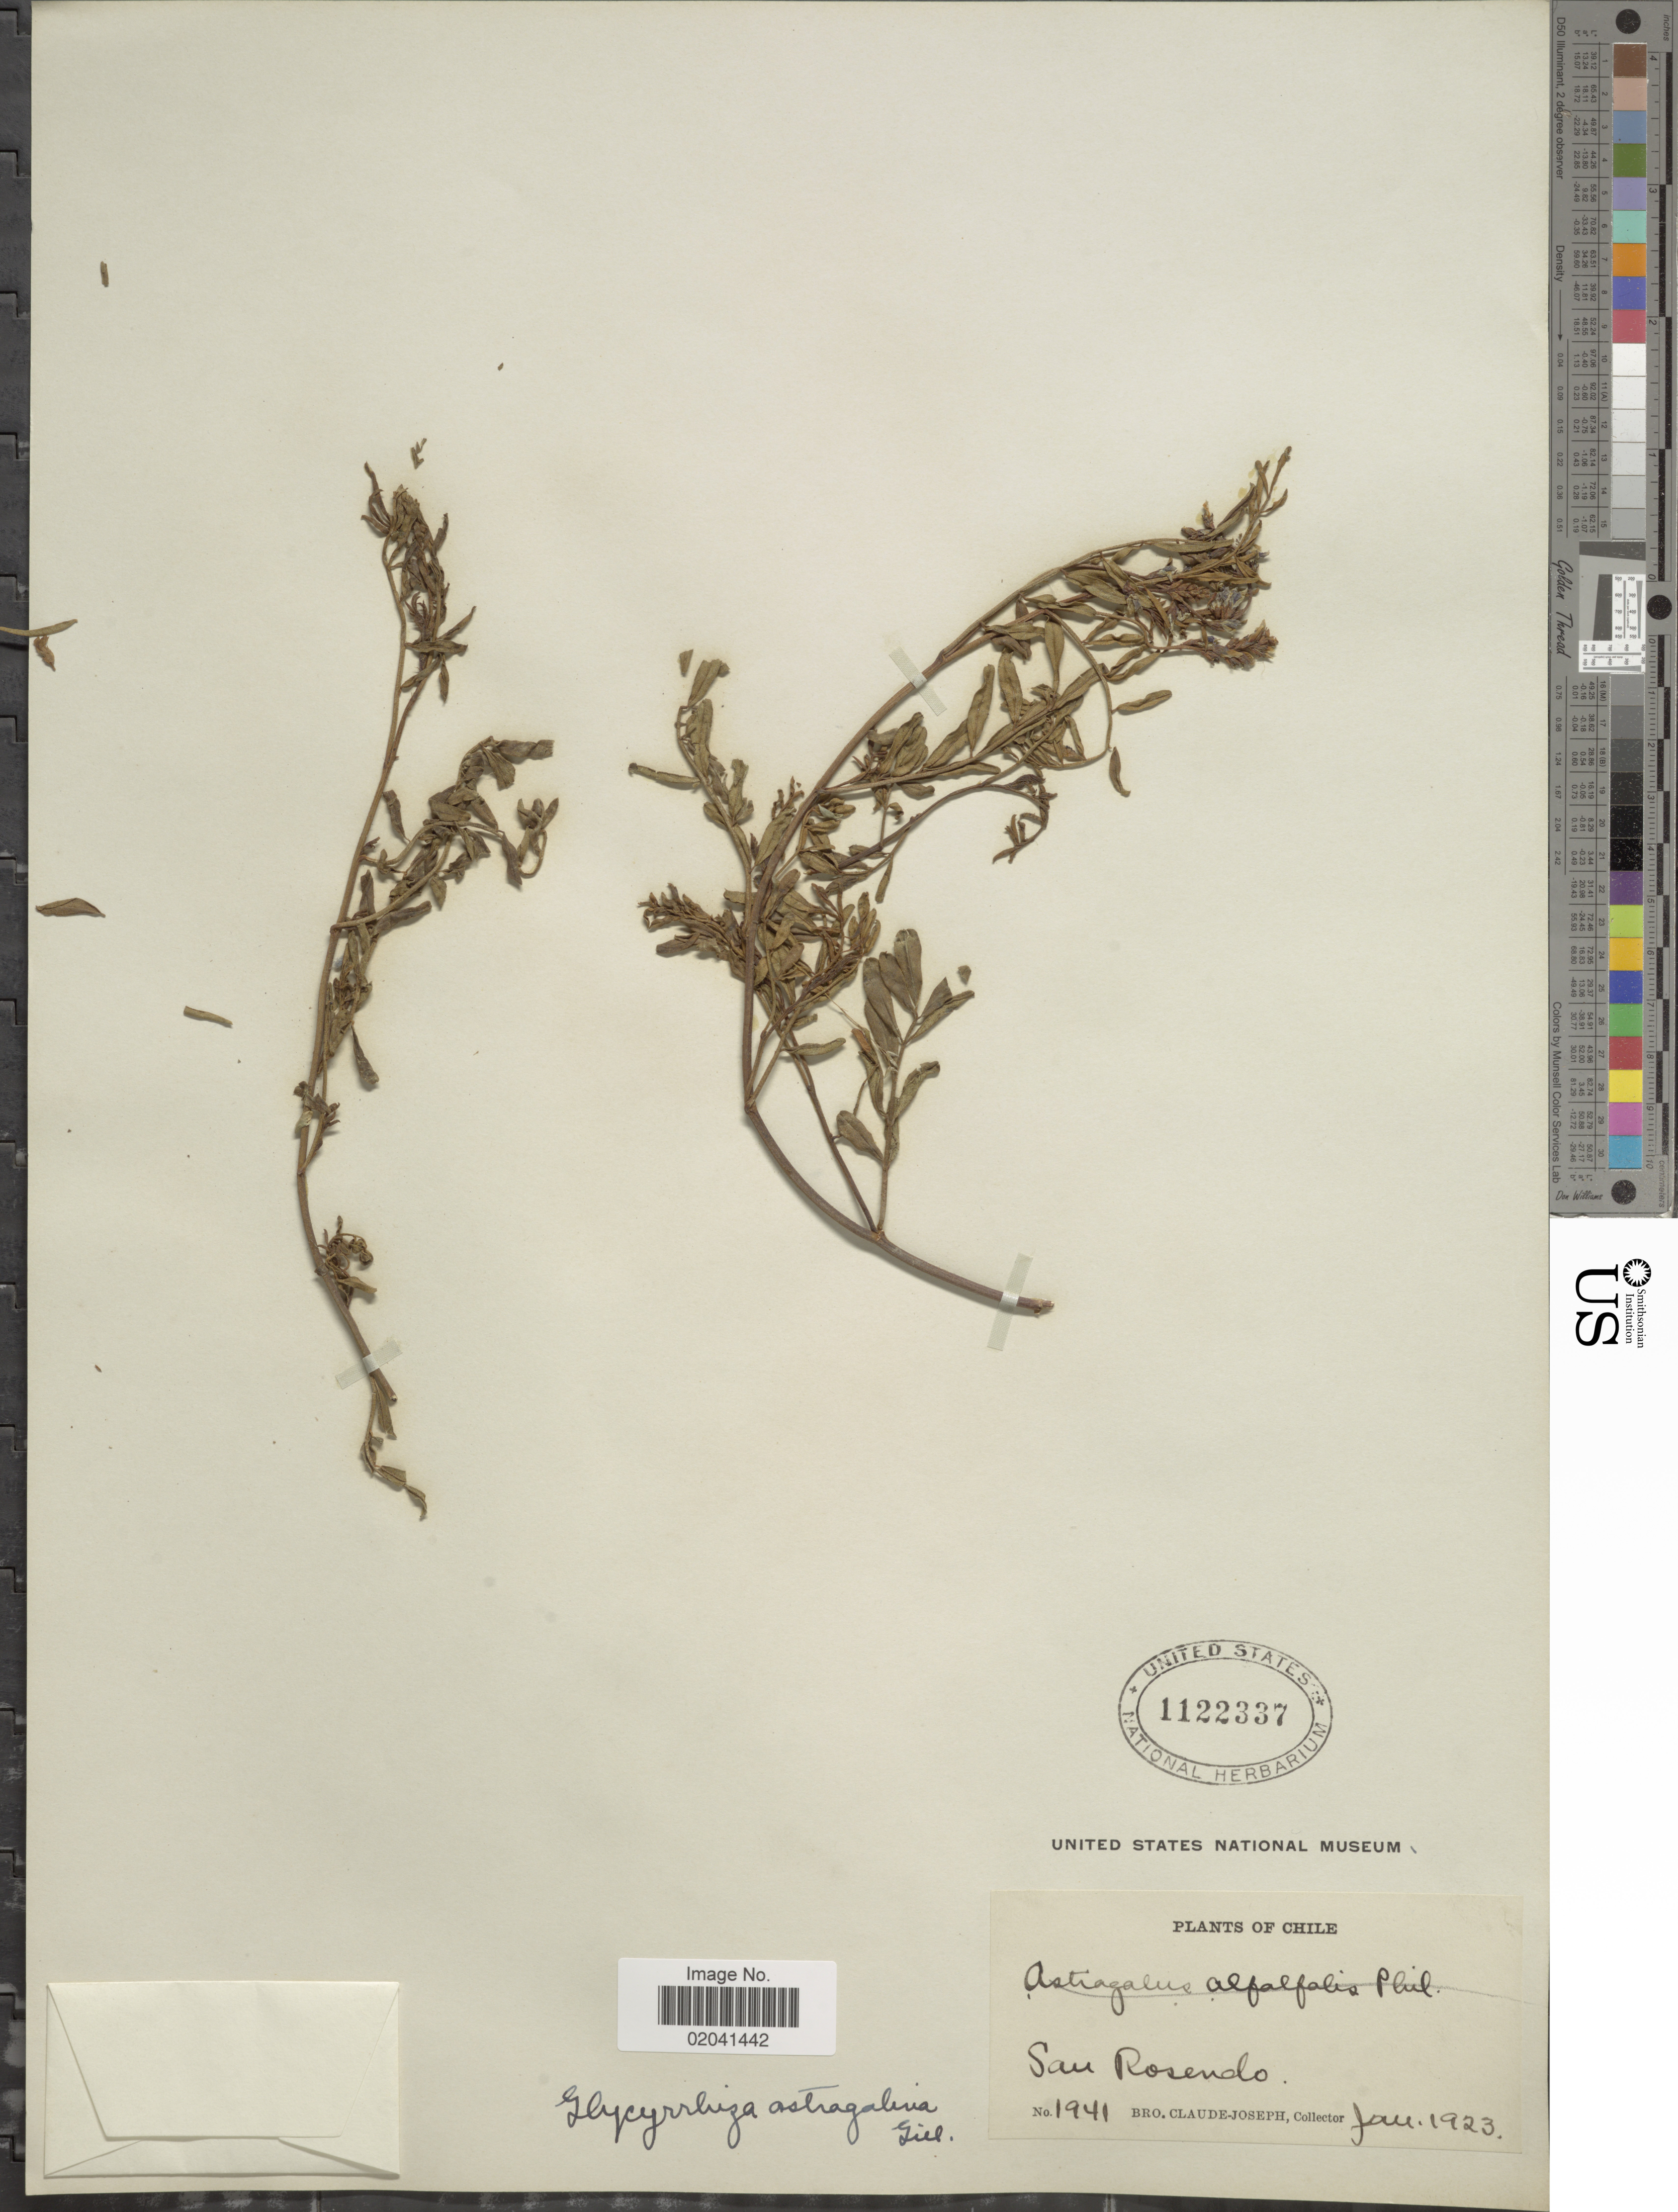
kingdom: Plantae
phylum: Tracheophyta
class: Magnoliopsida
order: Fabales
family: Fabaceae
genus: Glycyrrhiza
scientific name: Glycyrrhiza astragalina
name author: Gillies ex Hook. & Arn.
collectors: Bro. Claude-Joseph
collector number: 1941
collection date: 1923-01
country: Chile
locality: San Rosendo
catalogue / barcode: US 1122337